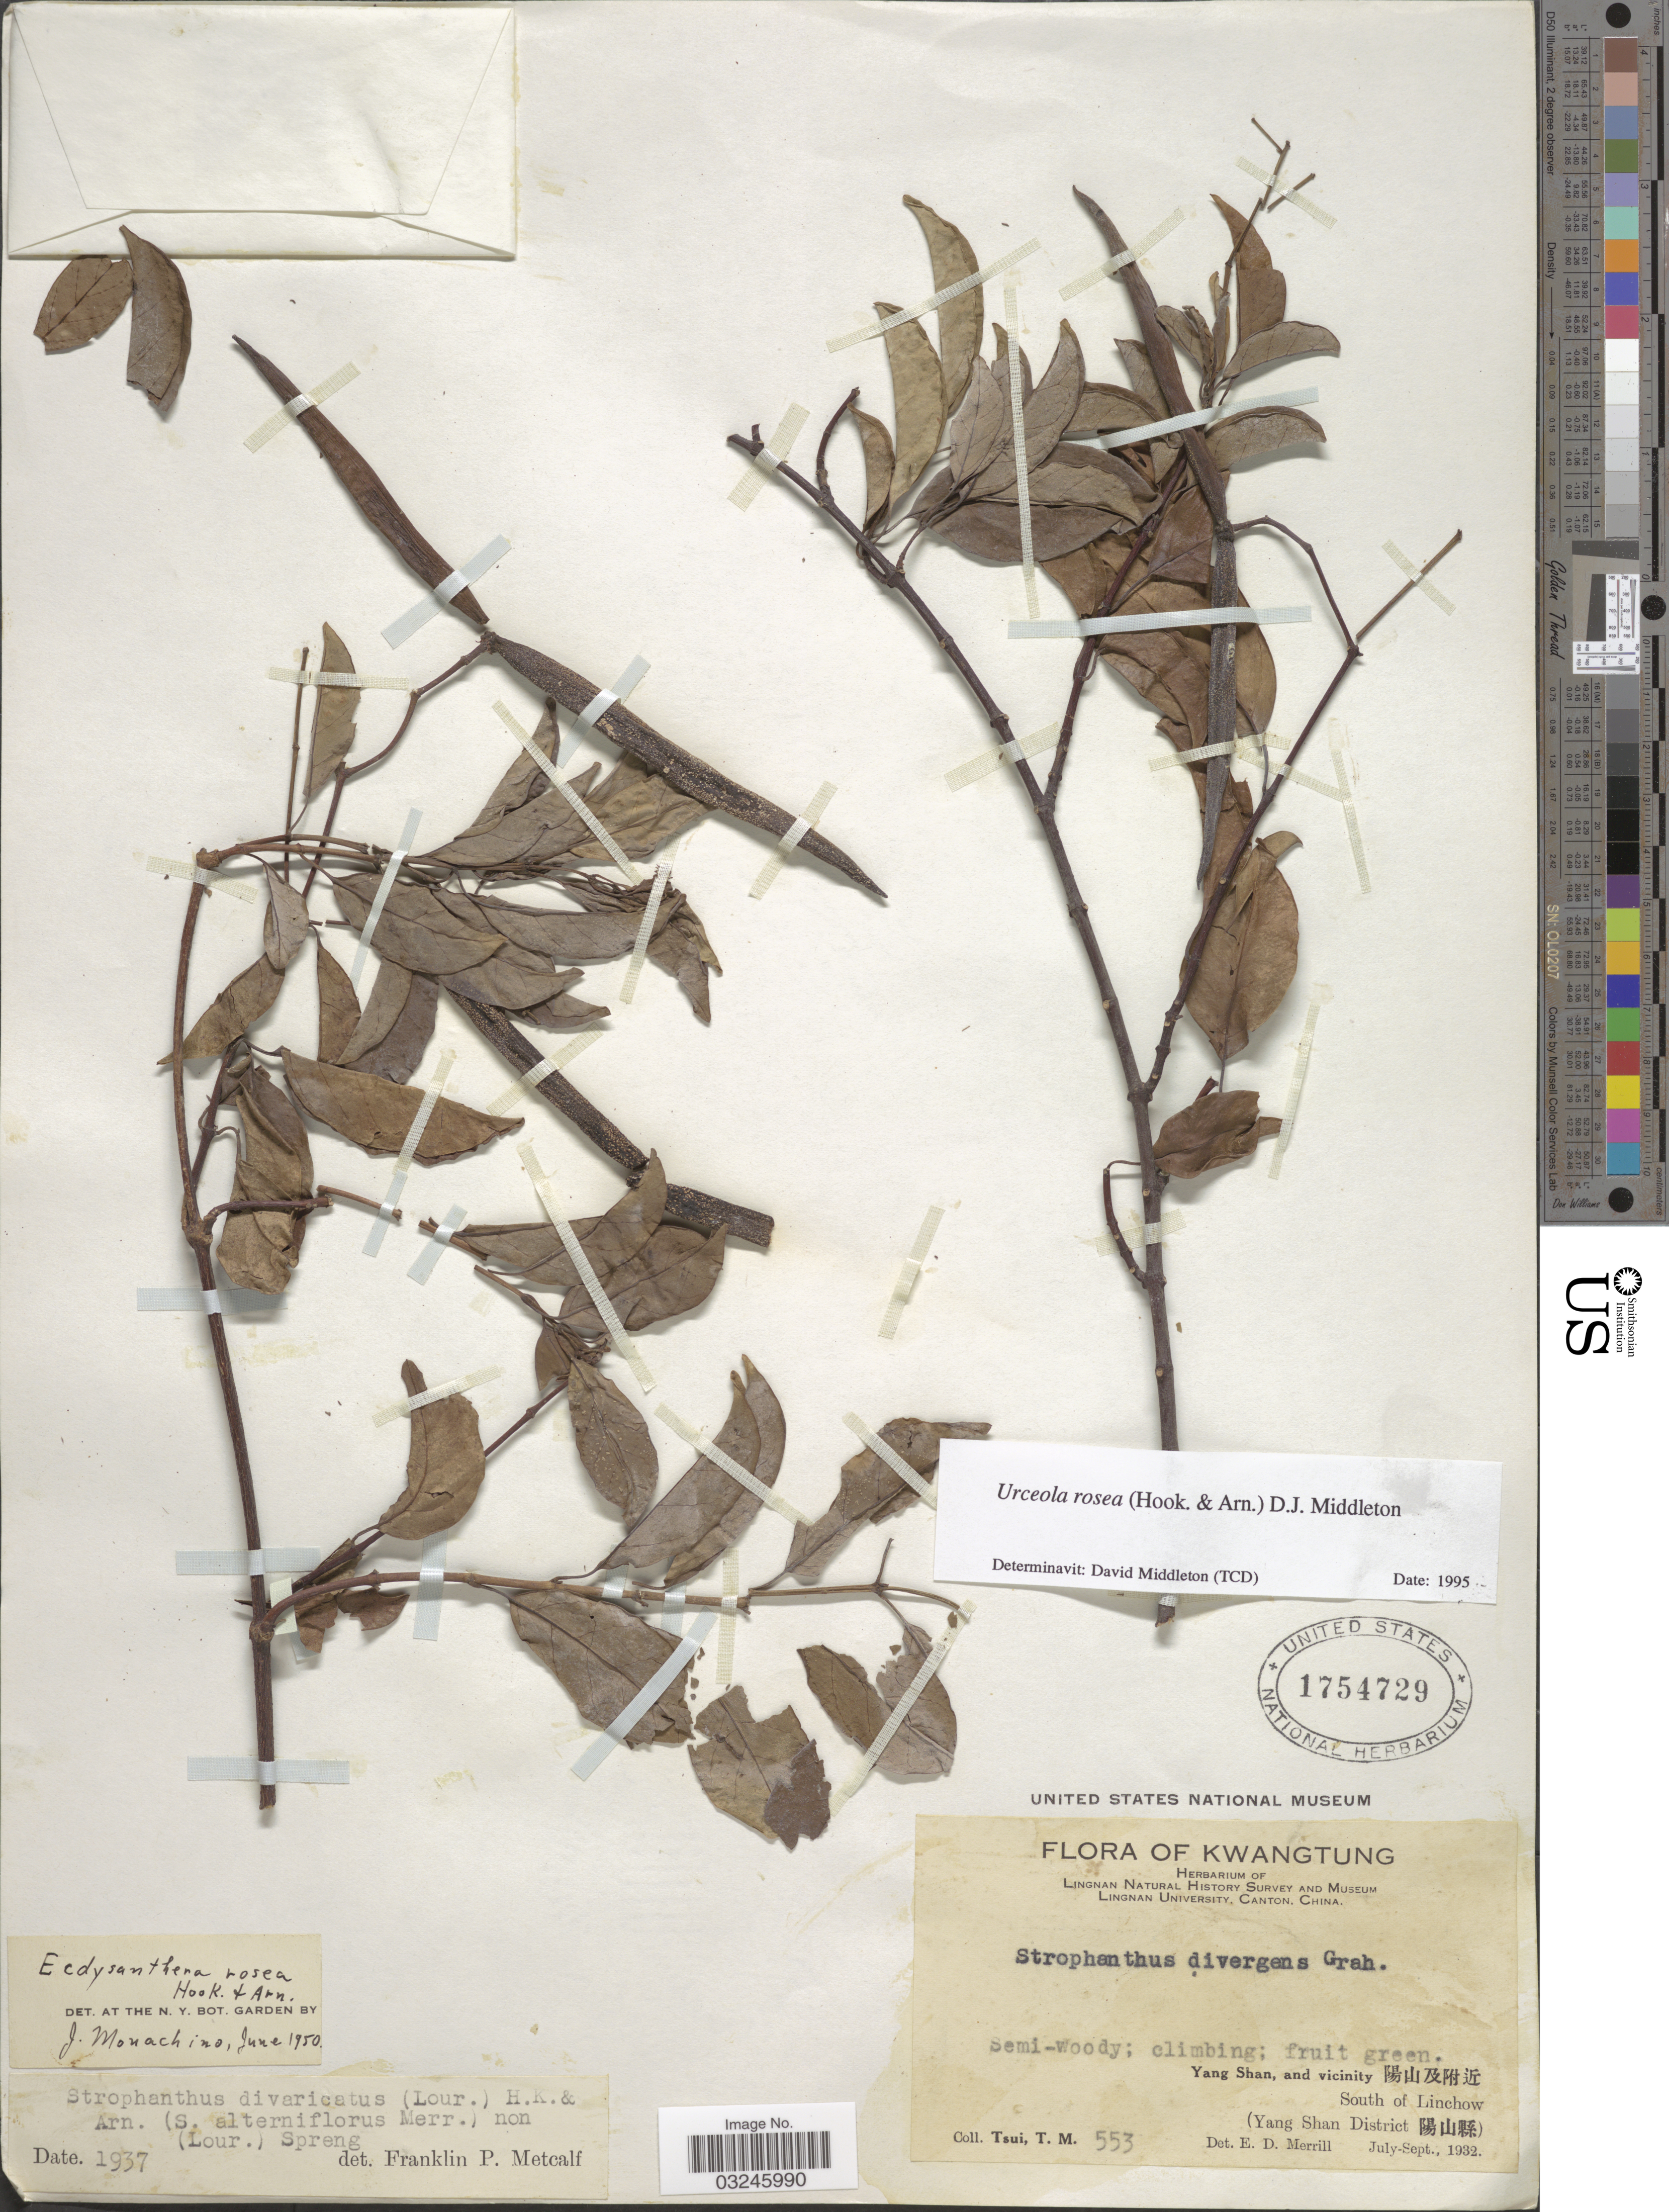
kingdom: Plantae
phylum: Tracheophyta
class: Magnoliopsida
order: Gentianales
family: Apocynaceae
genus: Urceola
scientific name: Urceola rosea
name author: Hook. & Arn.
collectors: T. Tsui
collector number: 553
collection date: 1932-07/1932-09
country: China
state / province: Guangdong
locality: Kwangtung, Yang Shan, and vicinity, South of Linchow (Yang Shan District).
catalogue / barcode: US 1754729